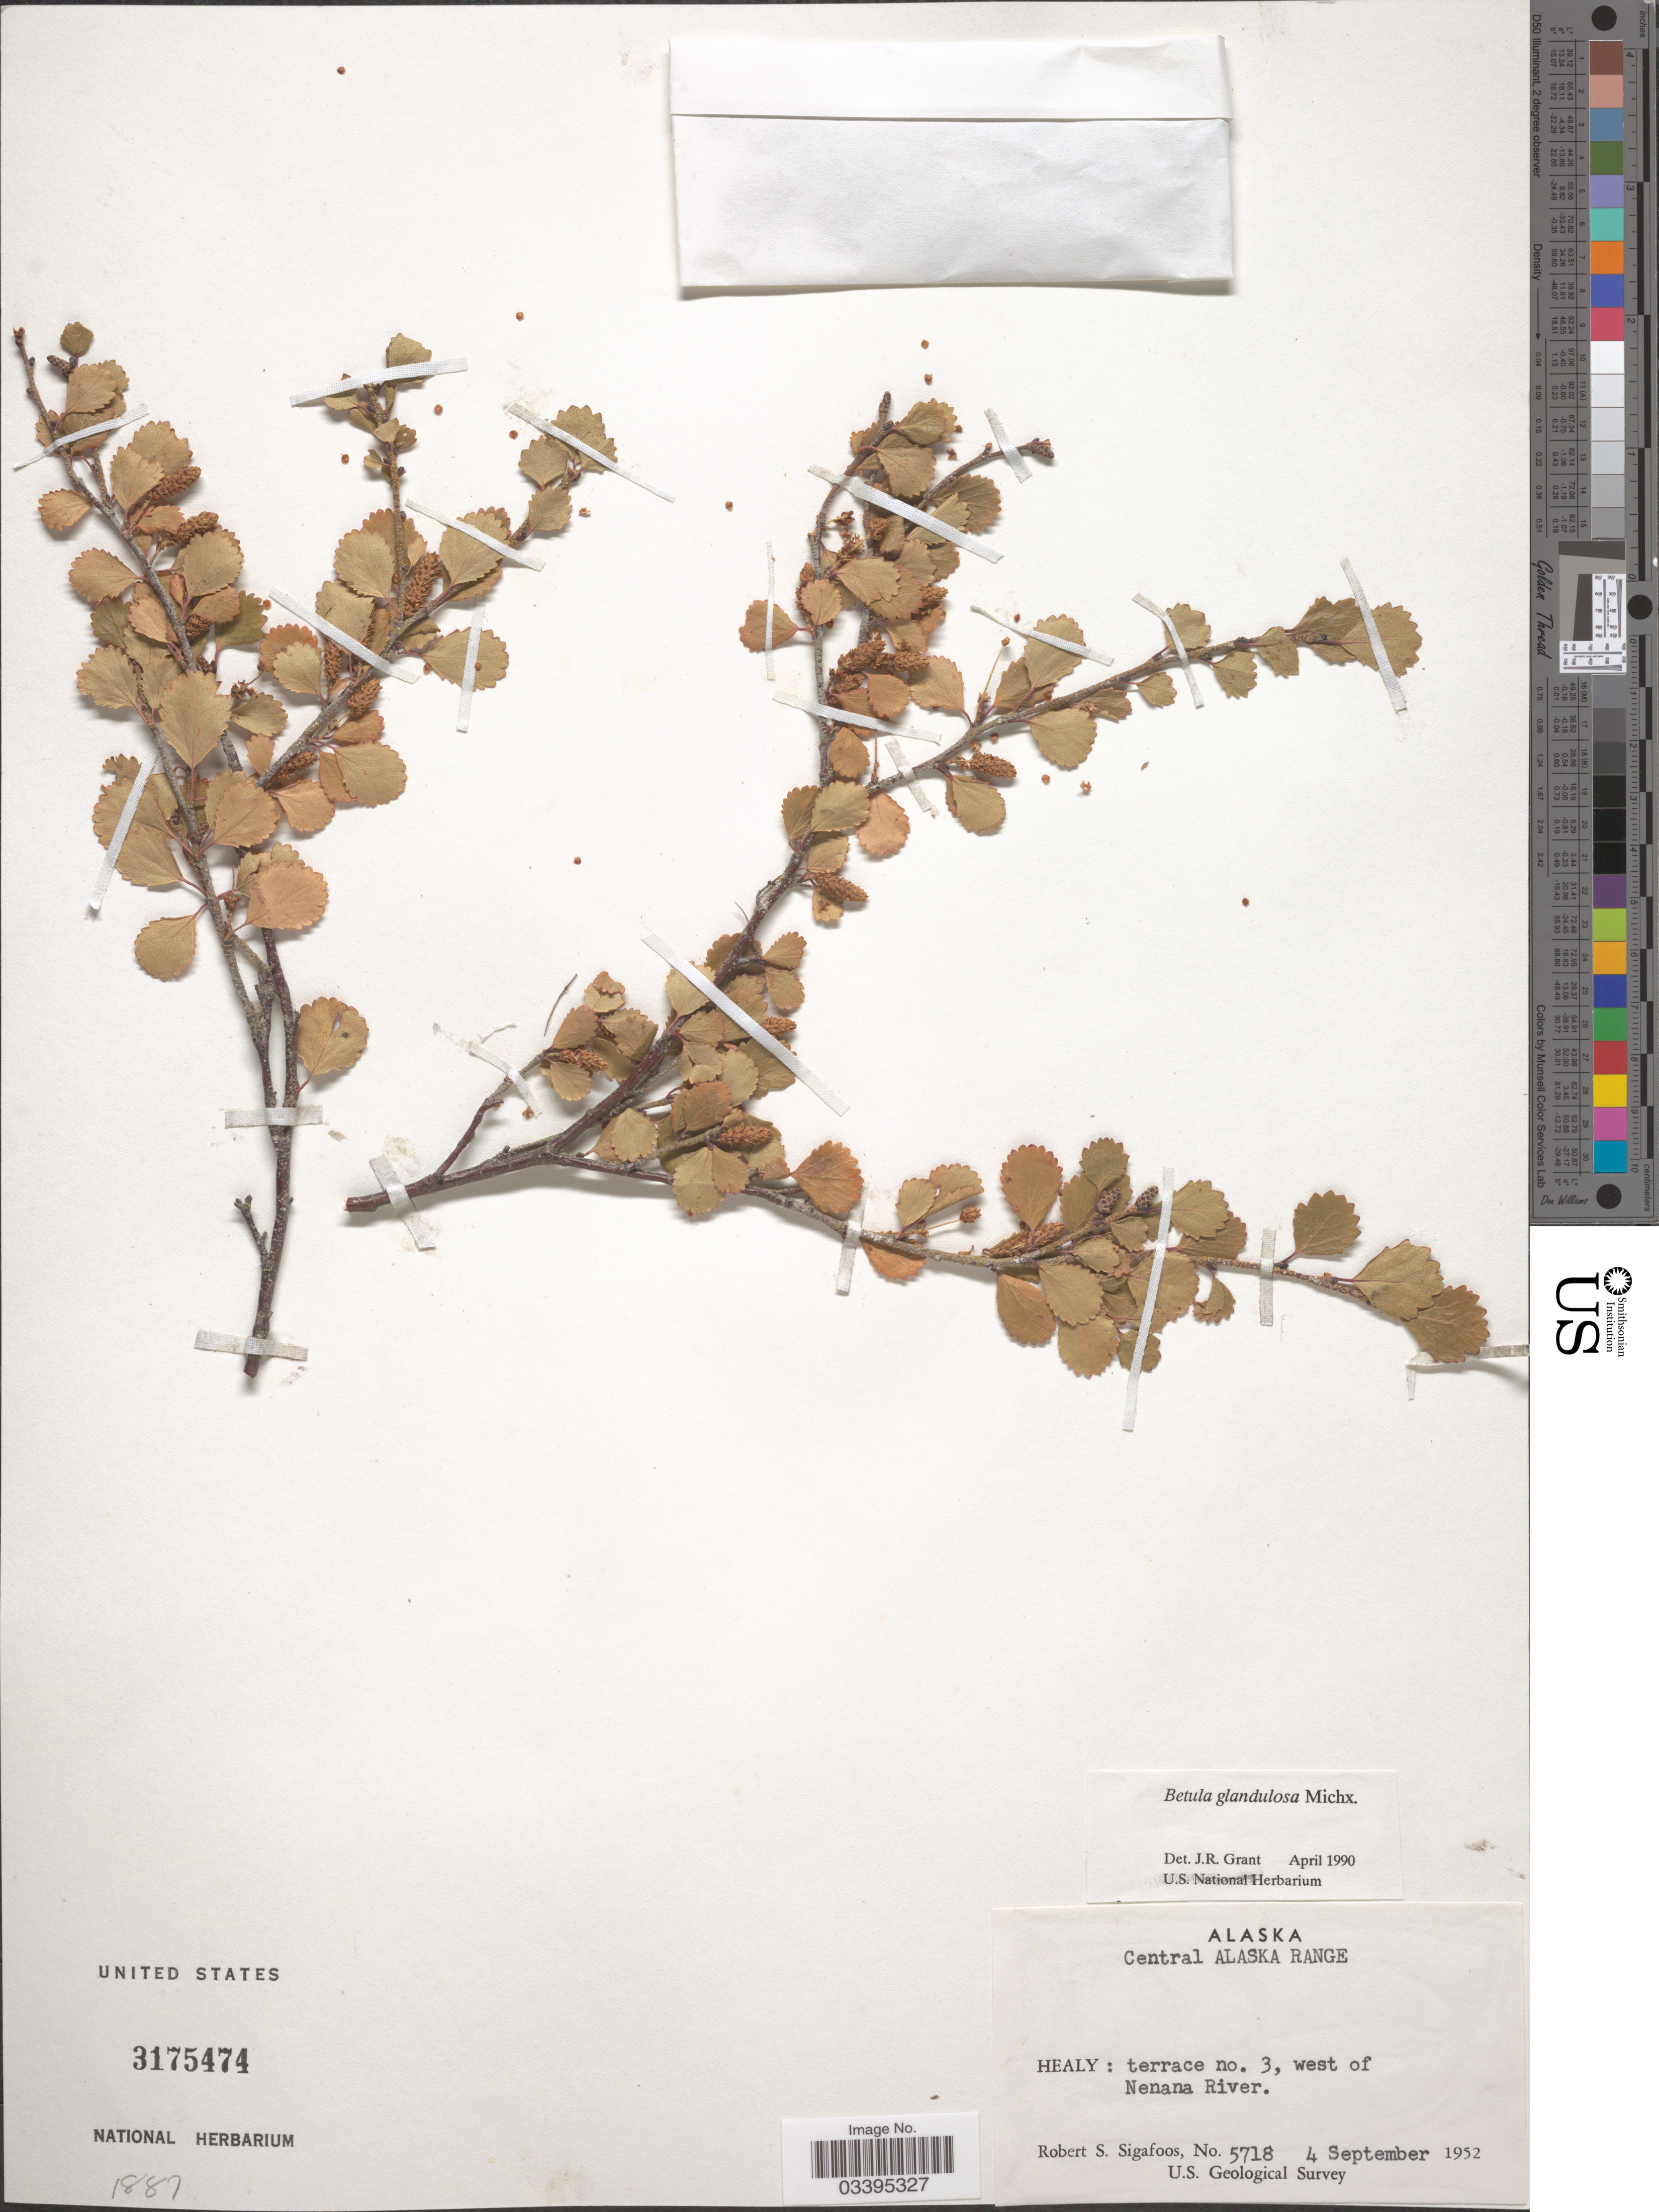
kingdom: Plantae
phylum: Tracheophyta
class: Magnoliopsida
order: Fagales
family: Betulaceae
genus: Betula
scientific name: Betula glandulosa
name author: Michx.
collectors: R. Sigafoos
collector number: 5718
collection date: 1952-09-04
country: United States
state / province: Alaska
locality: Central Alaska Range. Healy: terrace no. 3, west of Nenana River.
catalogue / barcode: US 3175474